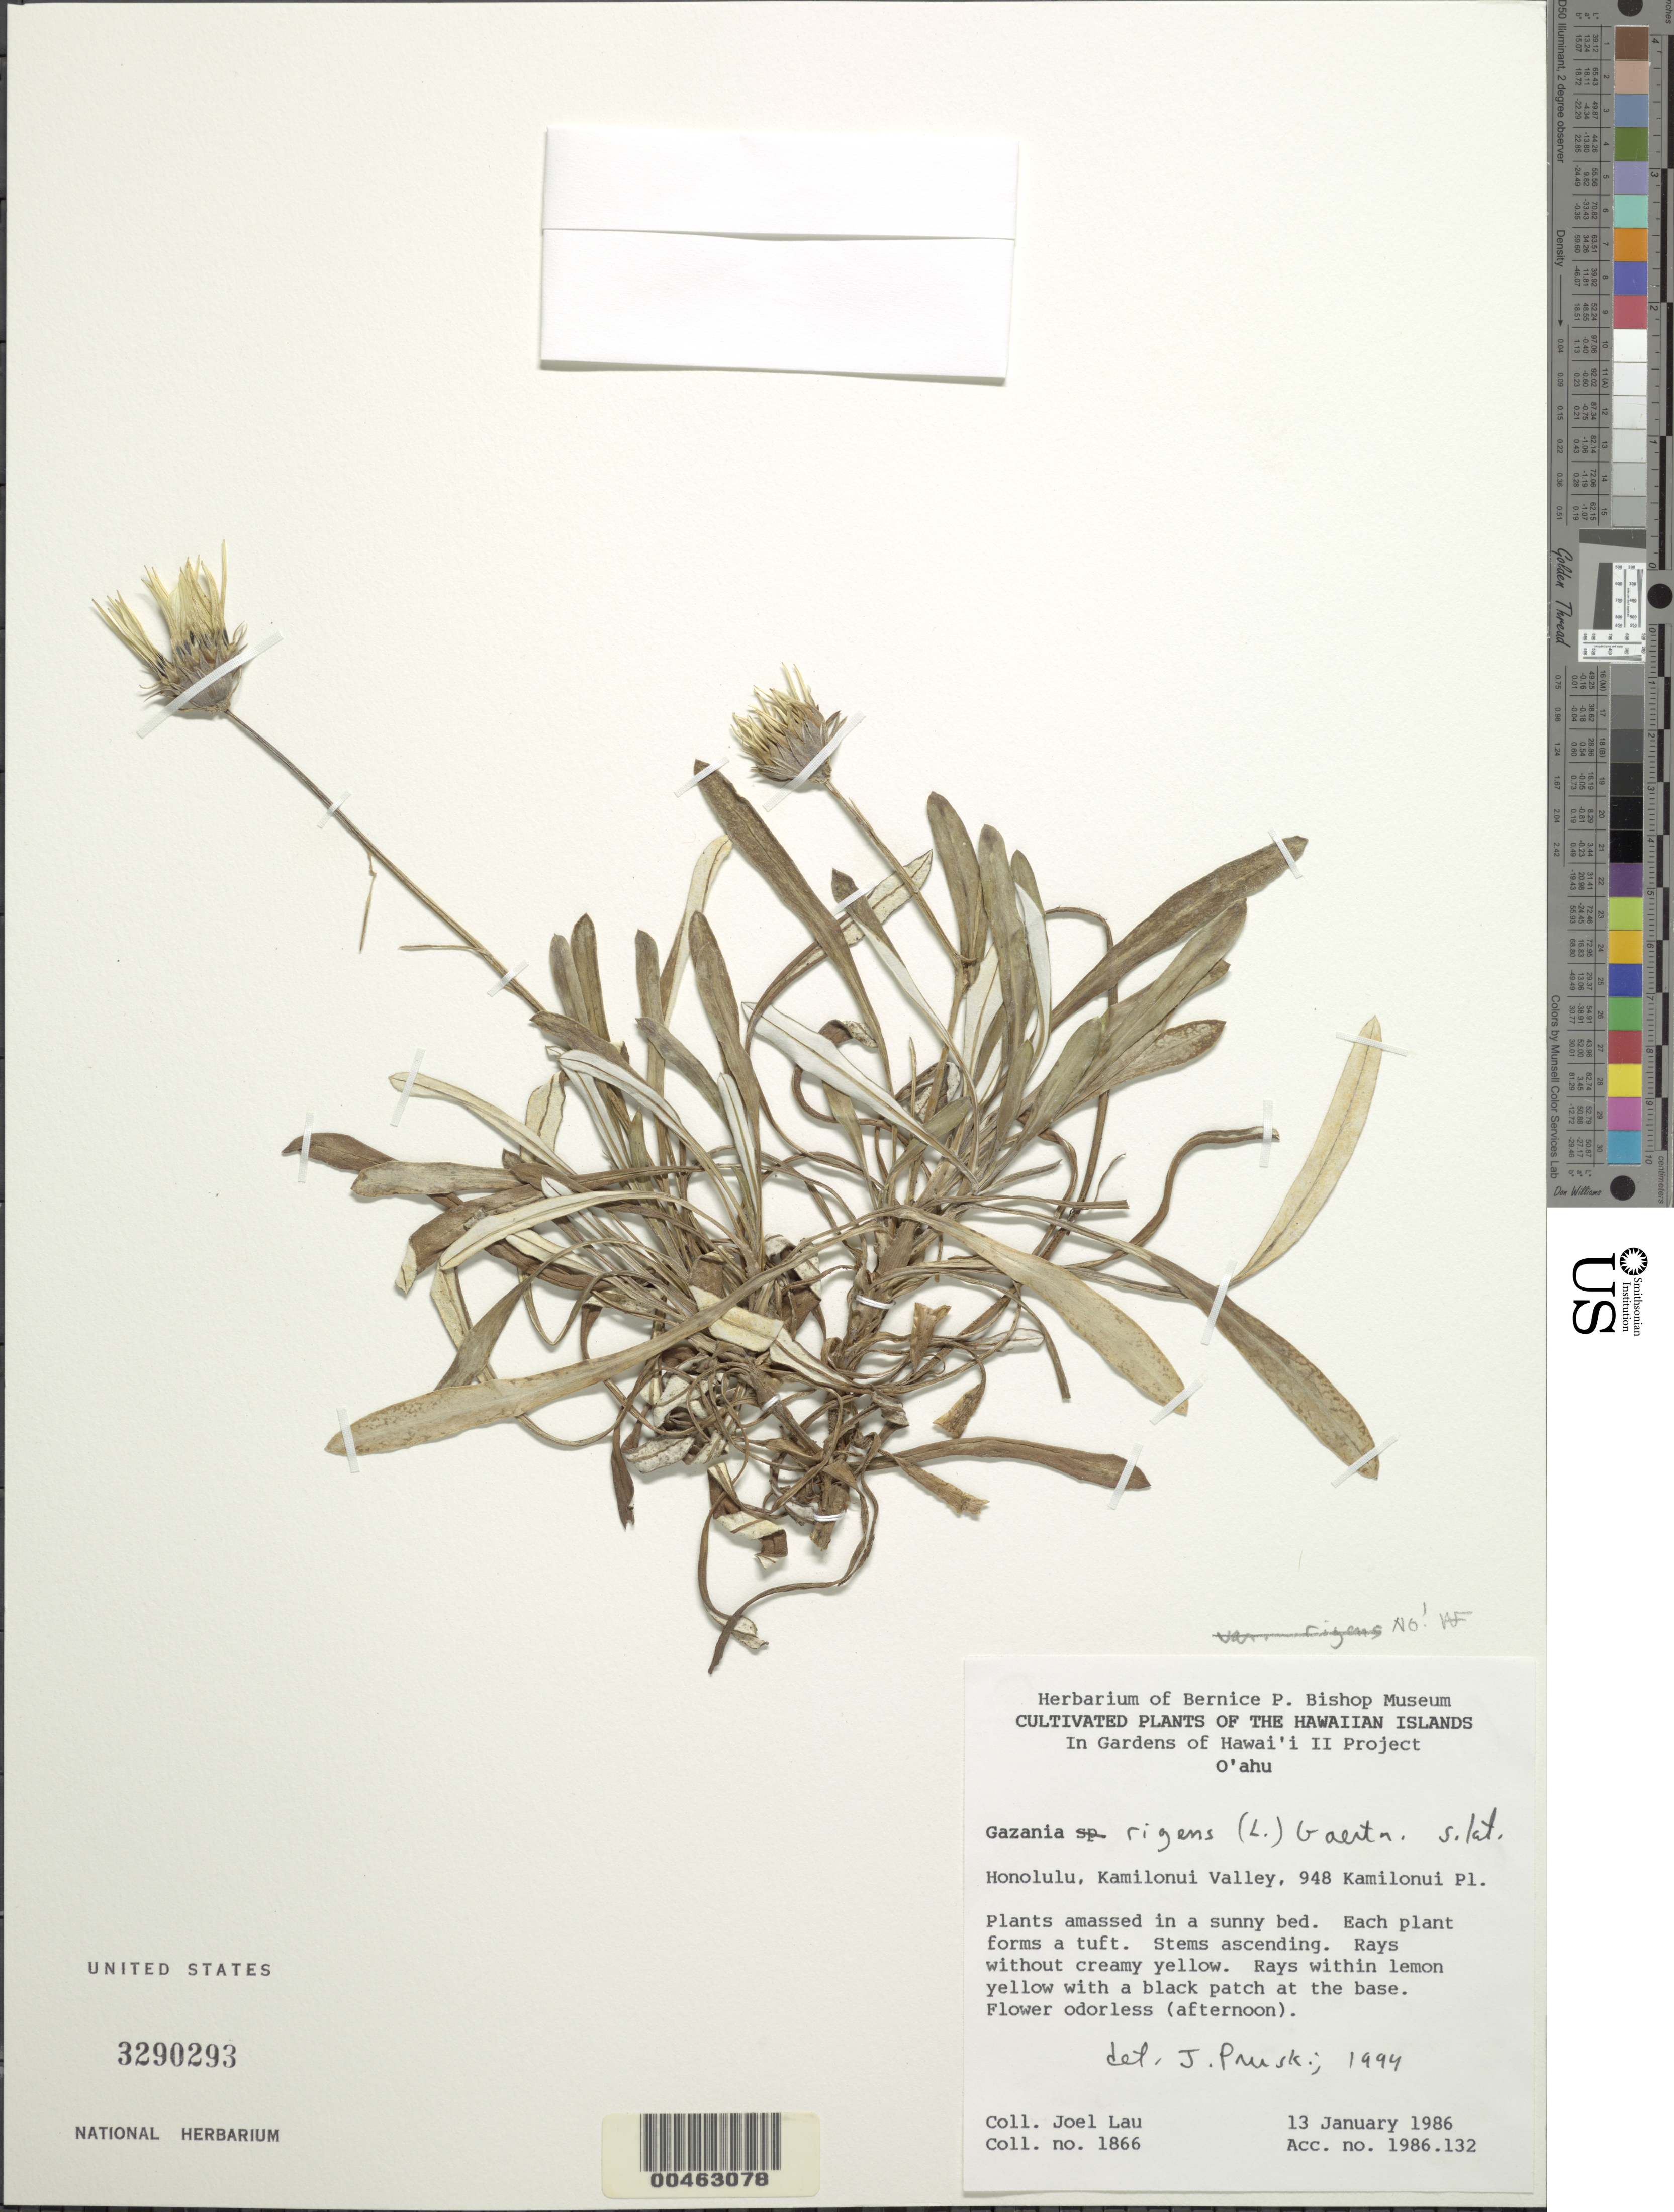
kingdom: Plantae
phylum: Tracheophyta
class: Magnoliopsida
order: Asterales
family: Asteraceae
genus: Gazania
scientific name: Gazania rigens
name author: (L.) Gaertn.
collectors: J. Lau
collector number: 1866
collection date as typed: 13 Jan 1986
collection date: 1986-01-13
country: United States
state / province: Hawaii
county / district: Honolulu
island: Oahu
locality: Honolulu, Kamilonui Valley, 948 Kamilonui Place.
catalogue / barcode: US 3290293